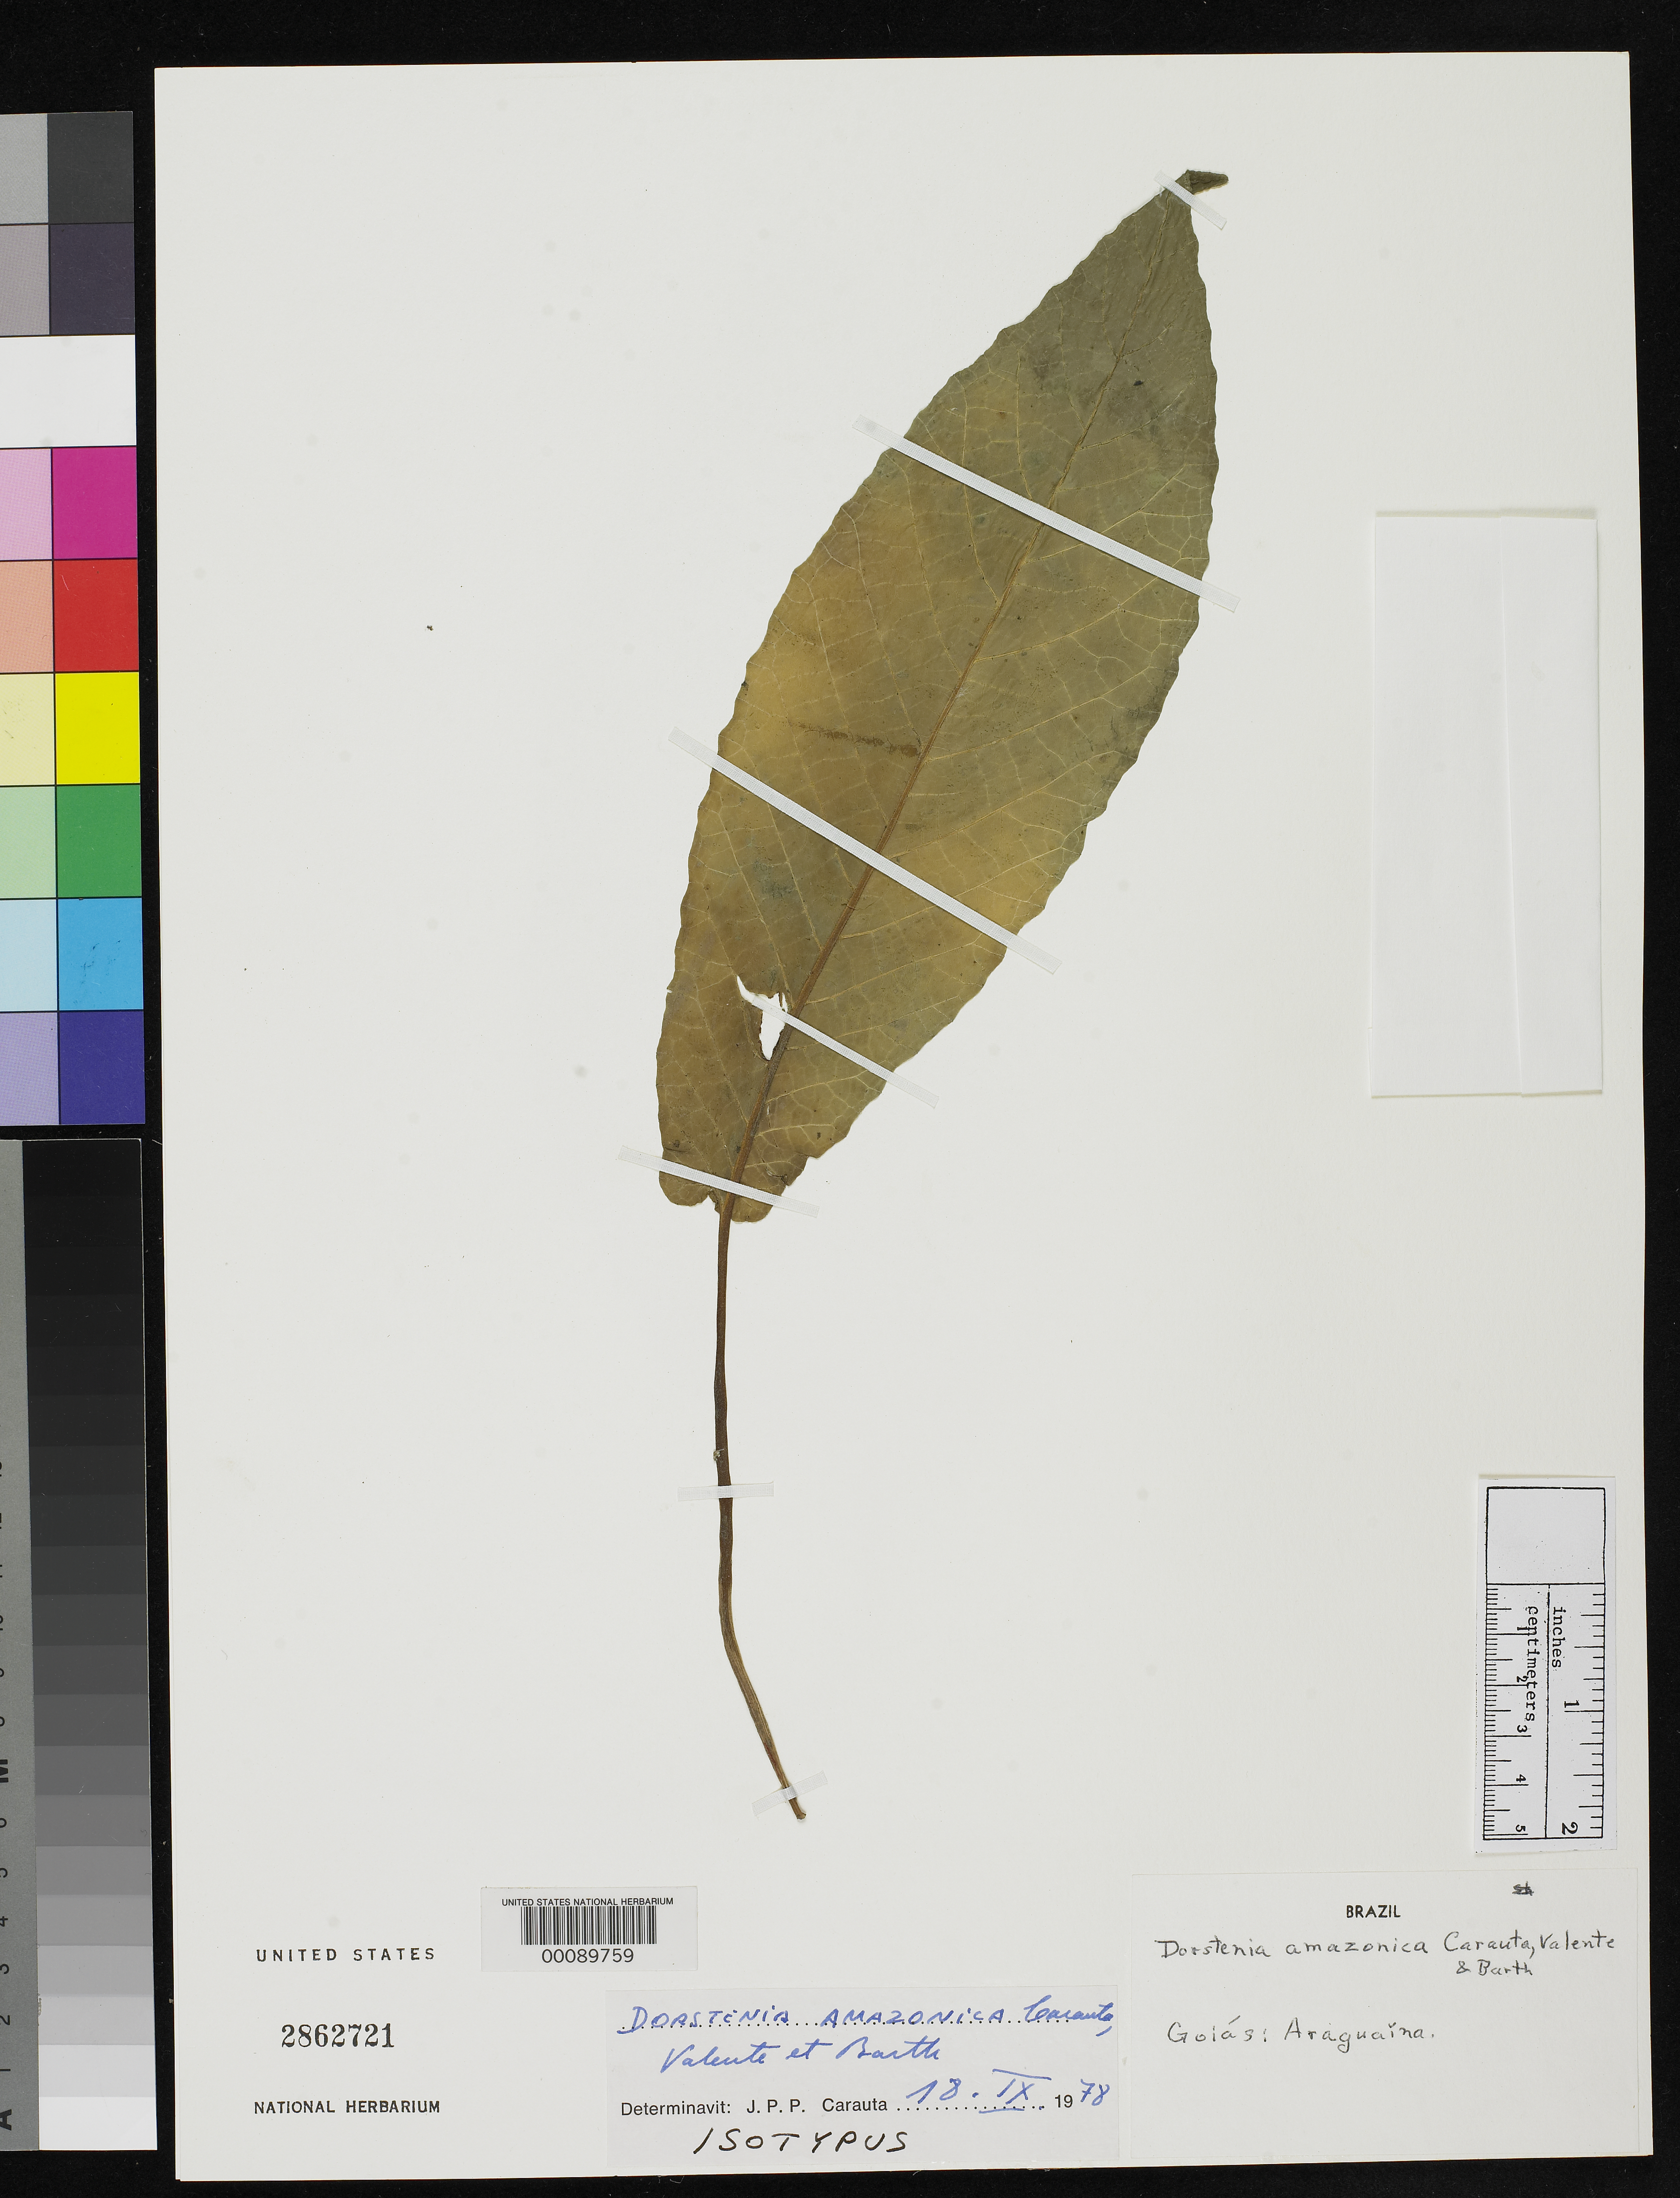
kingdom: Plantae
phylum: Tracheophyta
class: Magnoliopsida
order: Rosales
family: Moraceae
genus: Dorstenia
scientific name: Dorstenia amazonica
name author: Carauta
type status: Isotype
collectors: J. P. P. Carauta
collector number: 1863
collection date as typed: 28 Jan 1976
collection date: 1976-01-28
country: Brazil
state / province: Goiás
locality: Araguaina, Fazenda Boavista, Rio Boa Vista, Lontra River.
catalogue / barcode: US 2862721